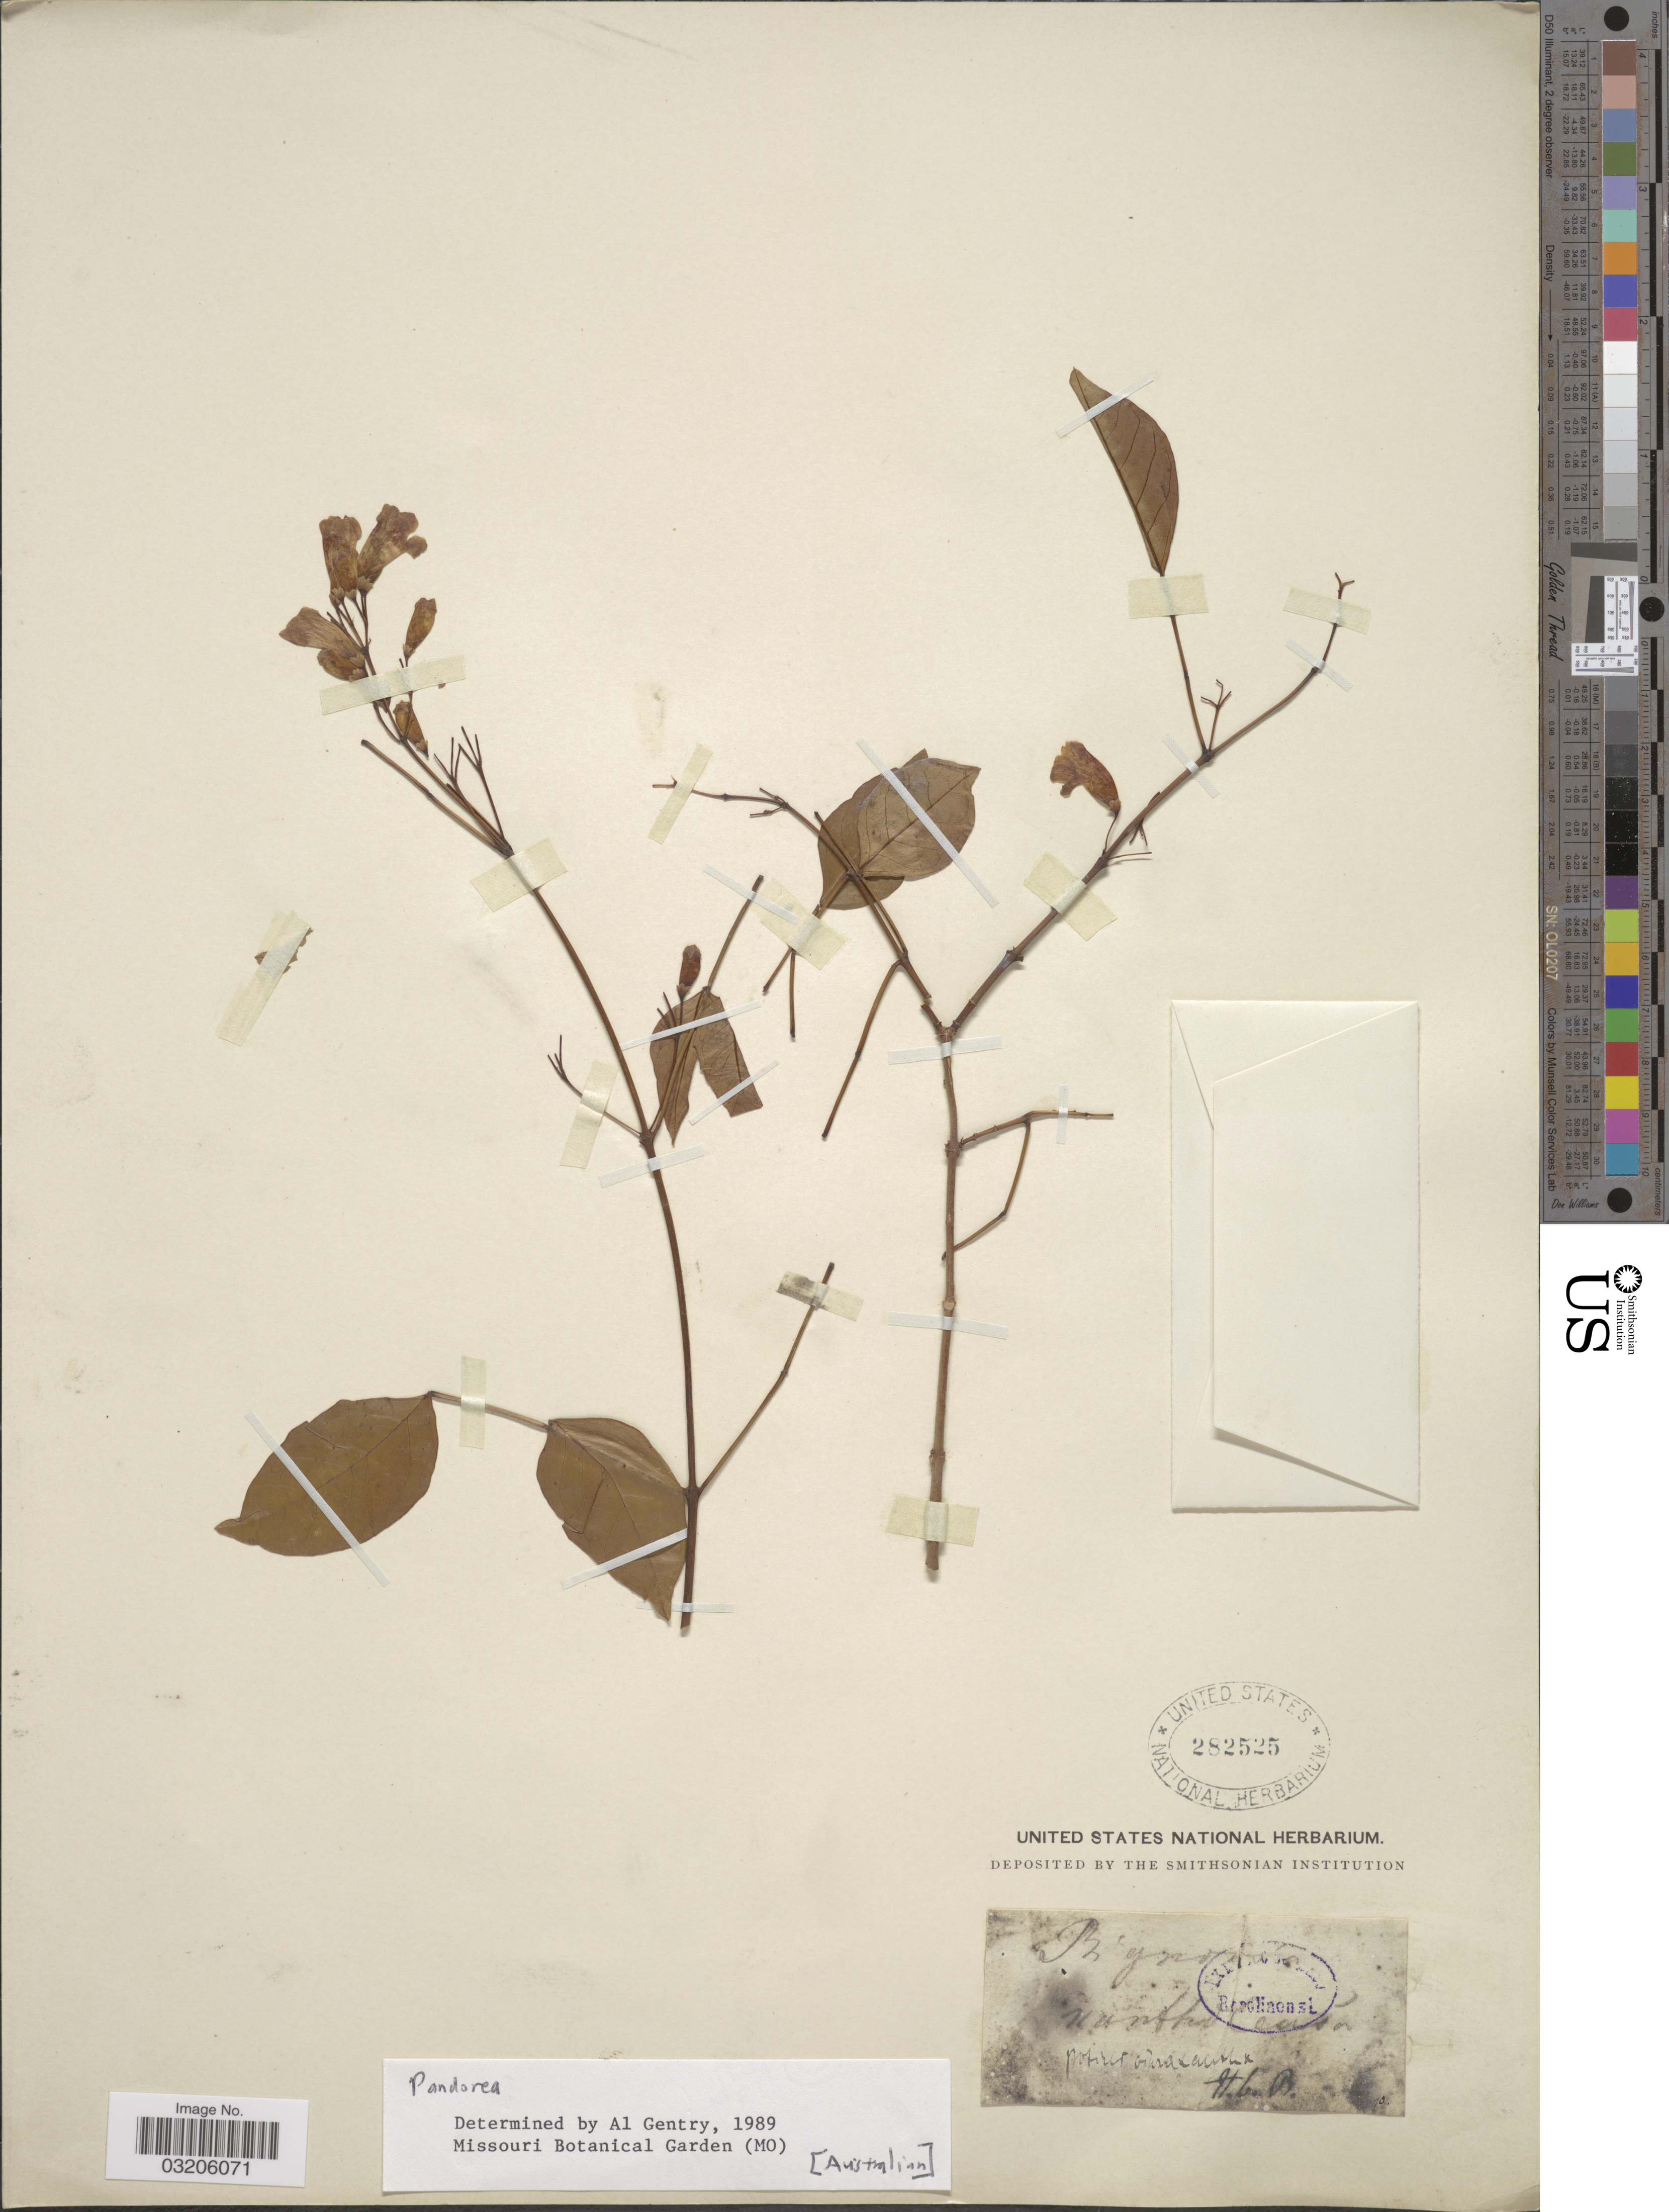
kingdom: Plantae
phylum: Tracheophyta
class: Magnoliopsida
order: Lamiales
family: Bignoniaceae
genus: Pandorea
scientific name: Pandorea sp.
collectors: ex herb. United States National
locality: H. L. B. [interpreted]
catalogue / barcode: US 282525